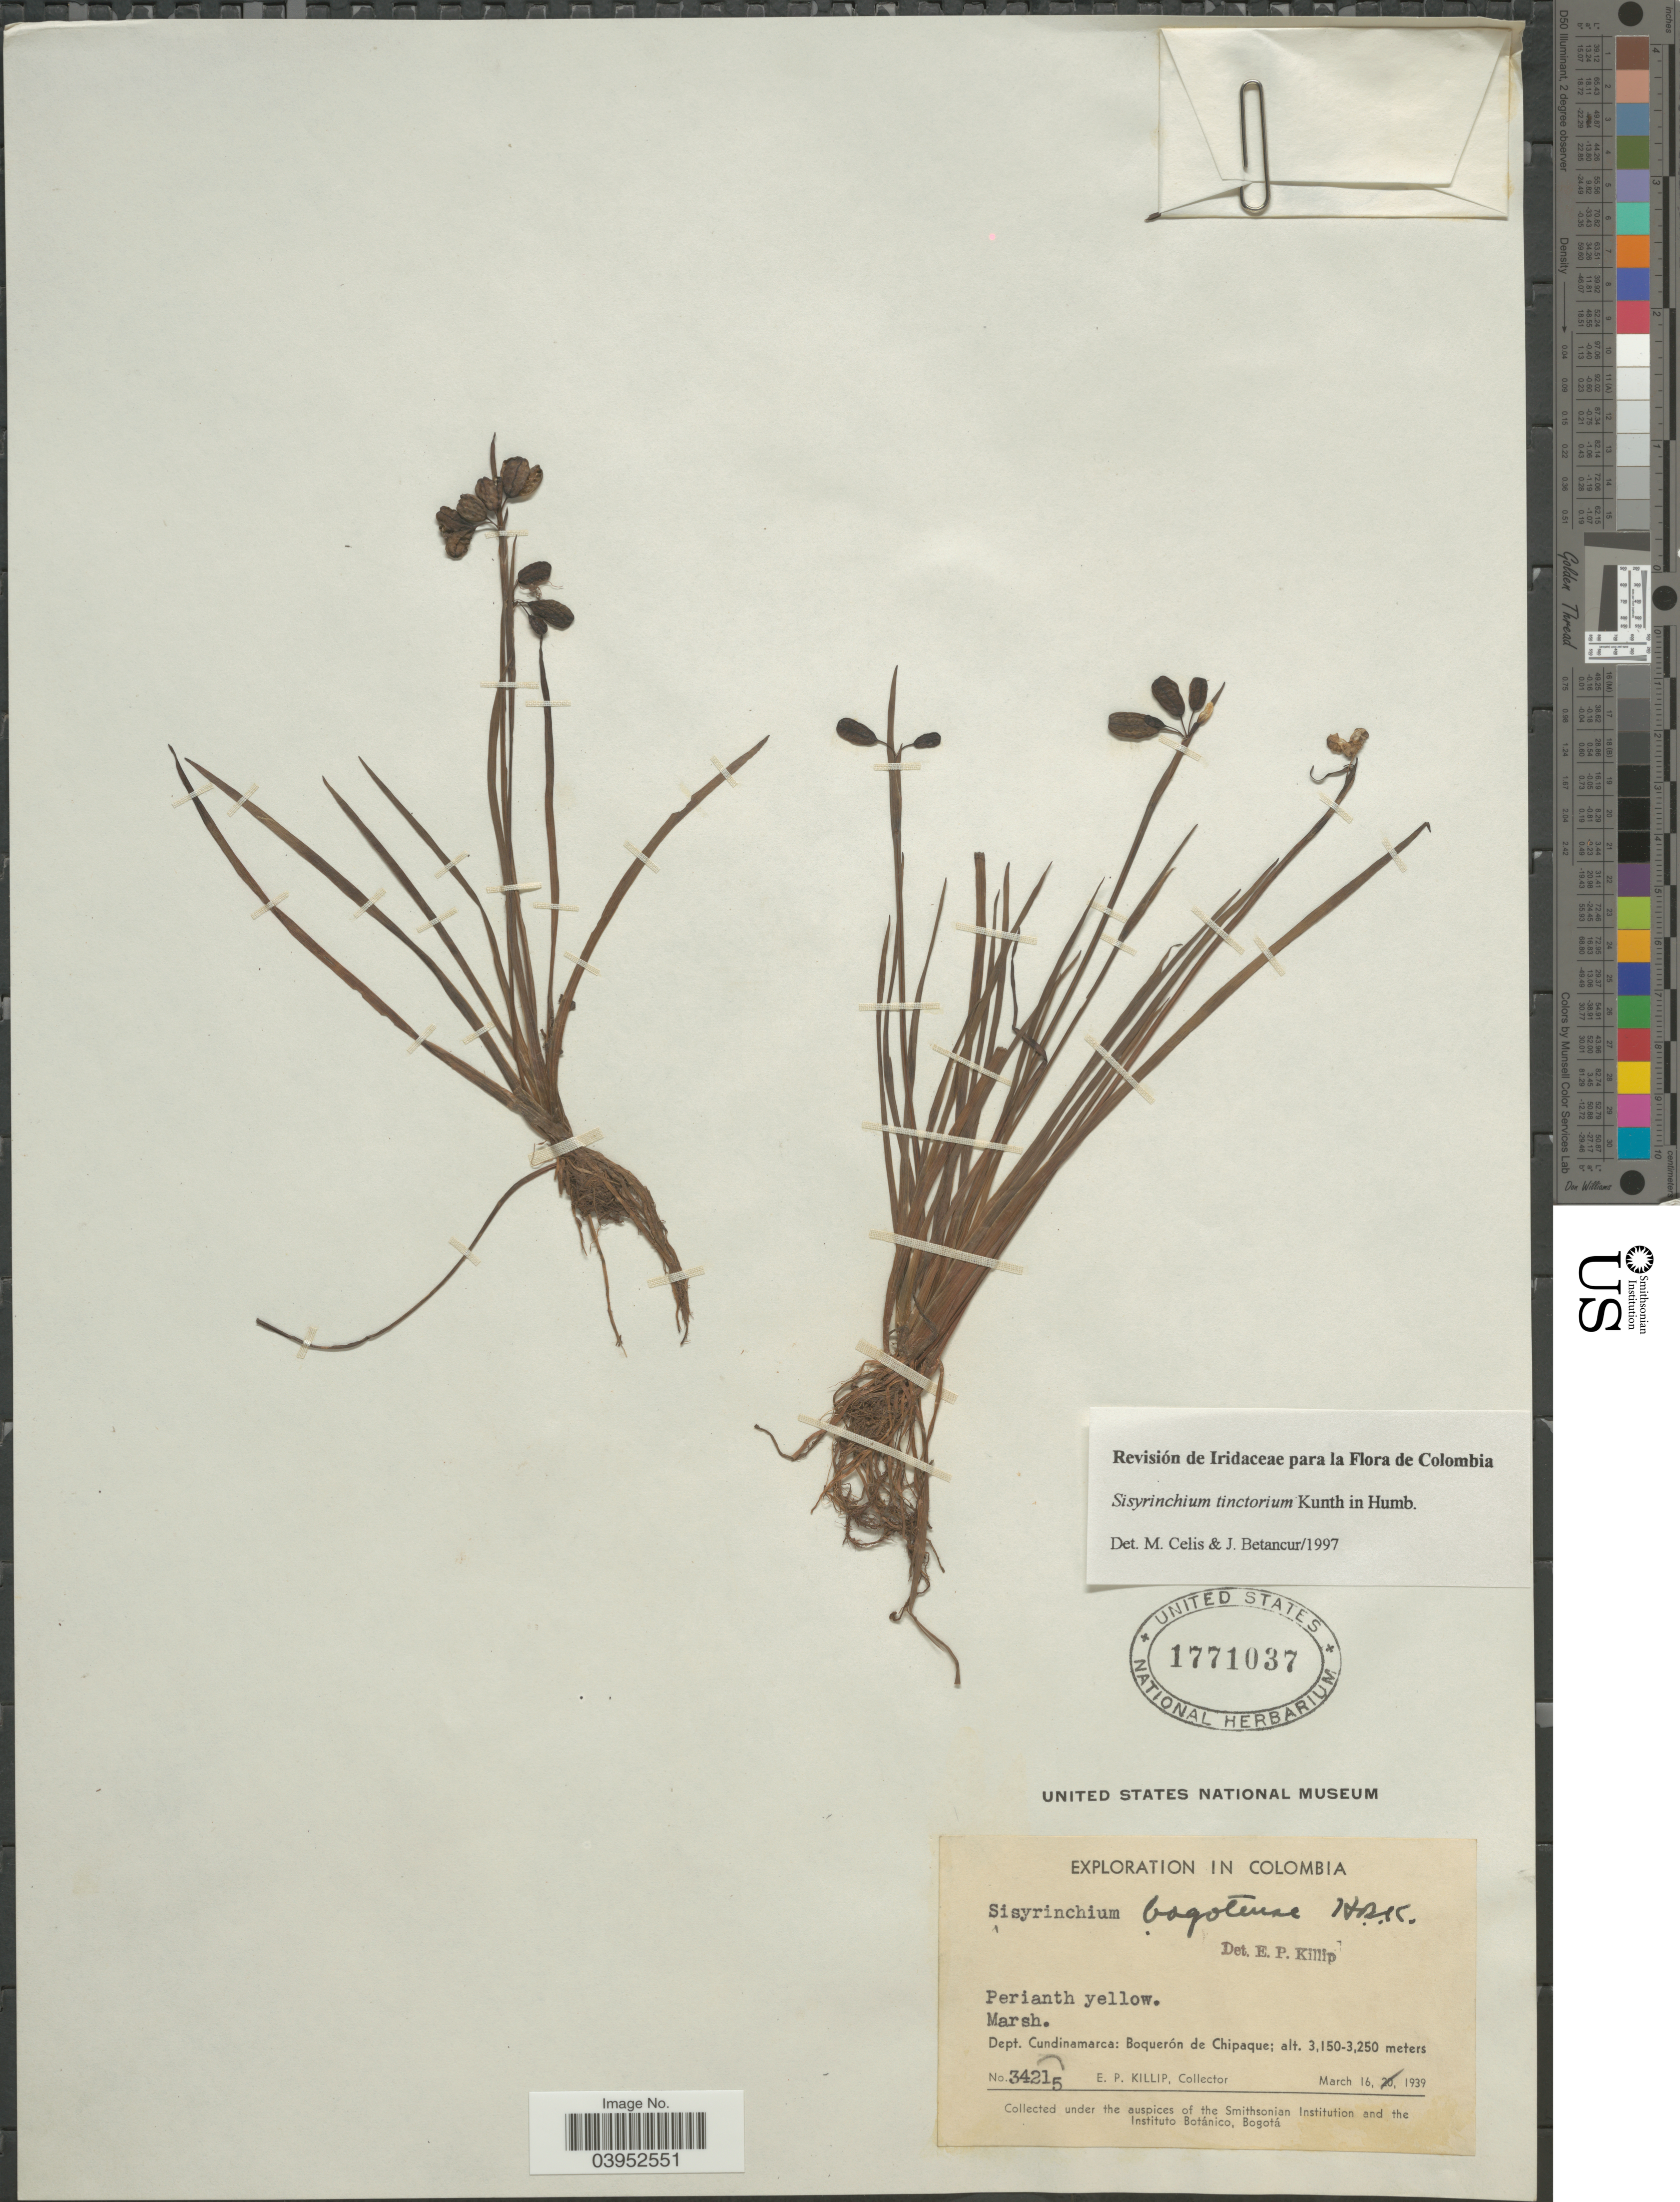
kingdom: Plantae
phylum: Tracheophyta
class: Liliopsida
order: Asparagales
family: Iridaceae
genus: Sisyrinchium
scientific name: Sisyrinchium tinctorium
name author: Kunth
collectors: E. P. Killip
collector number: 34215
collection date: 1939-03-16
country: Colombia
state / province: Cundinamarca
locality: Dept. Cundinamarca: Boquerón de Chipaque.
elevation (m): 3150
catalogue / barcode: US 1771037